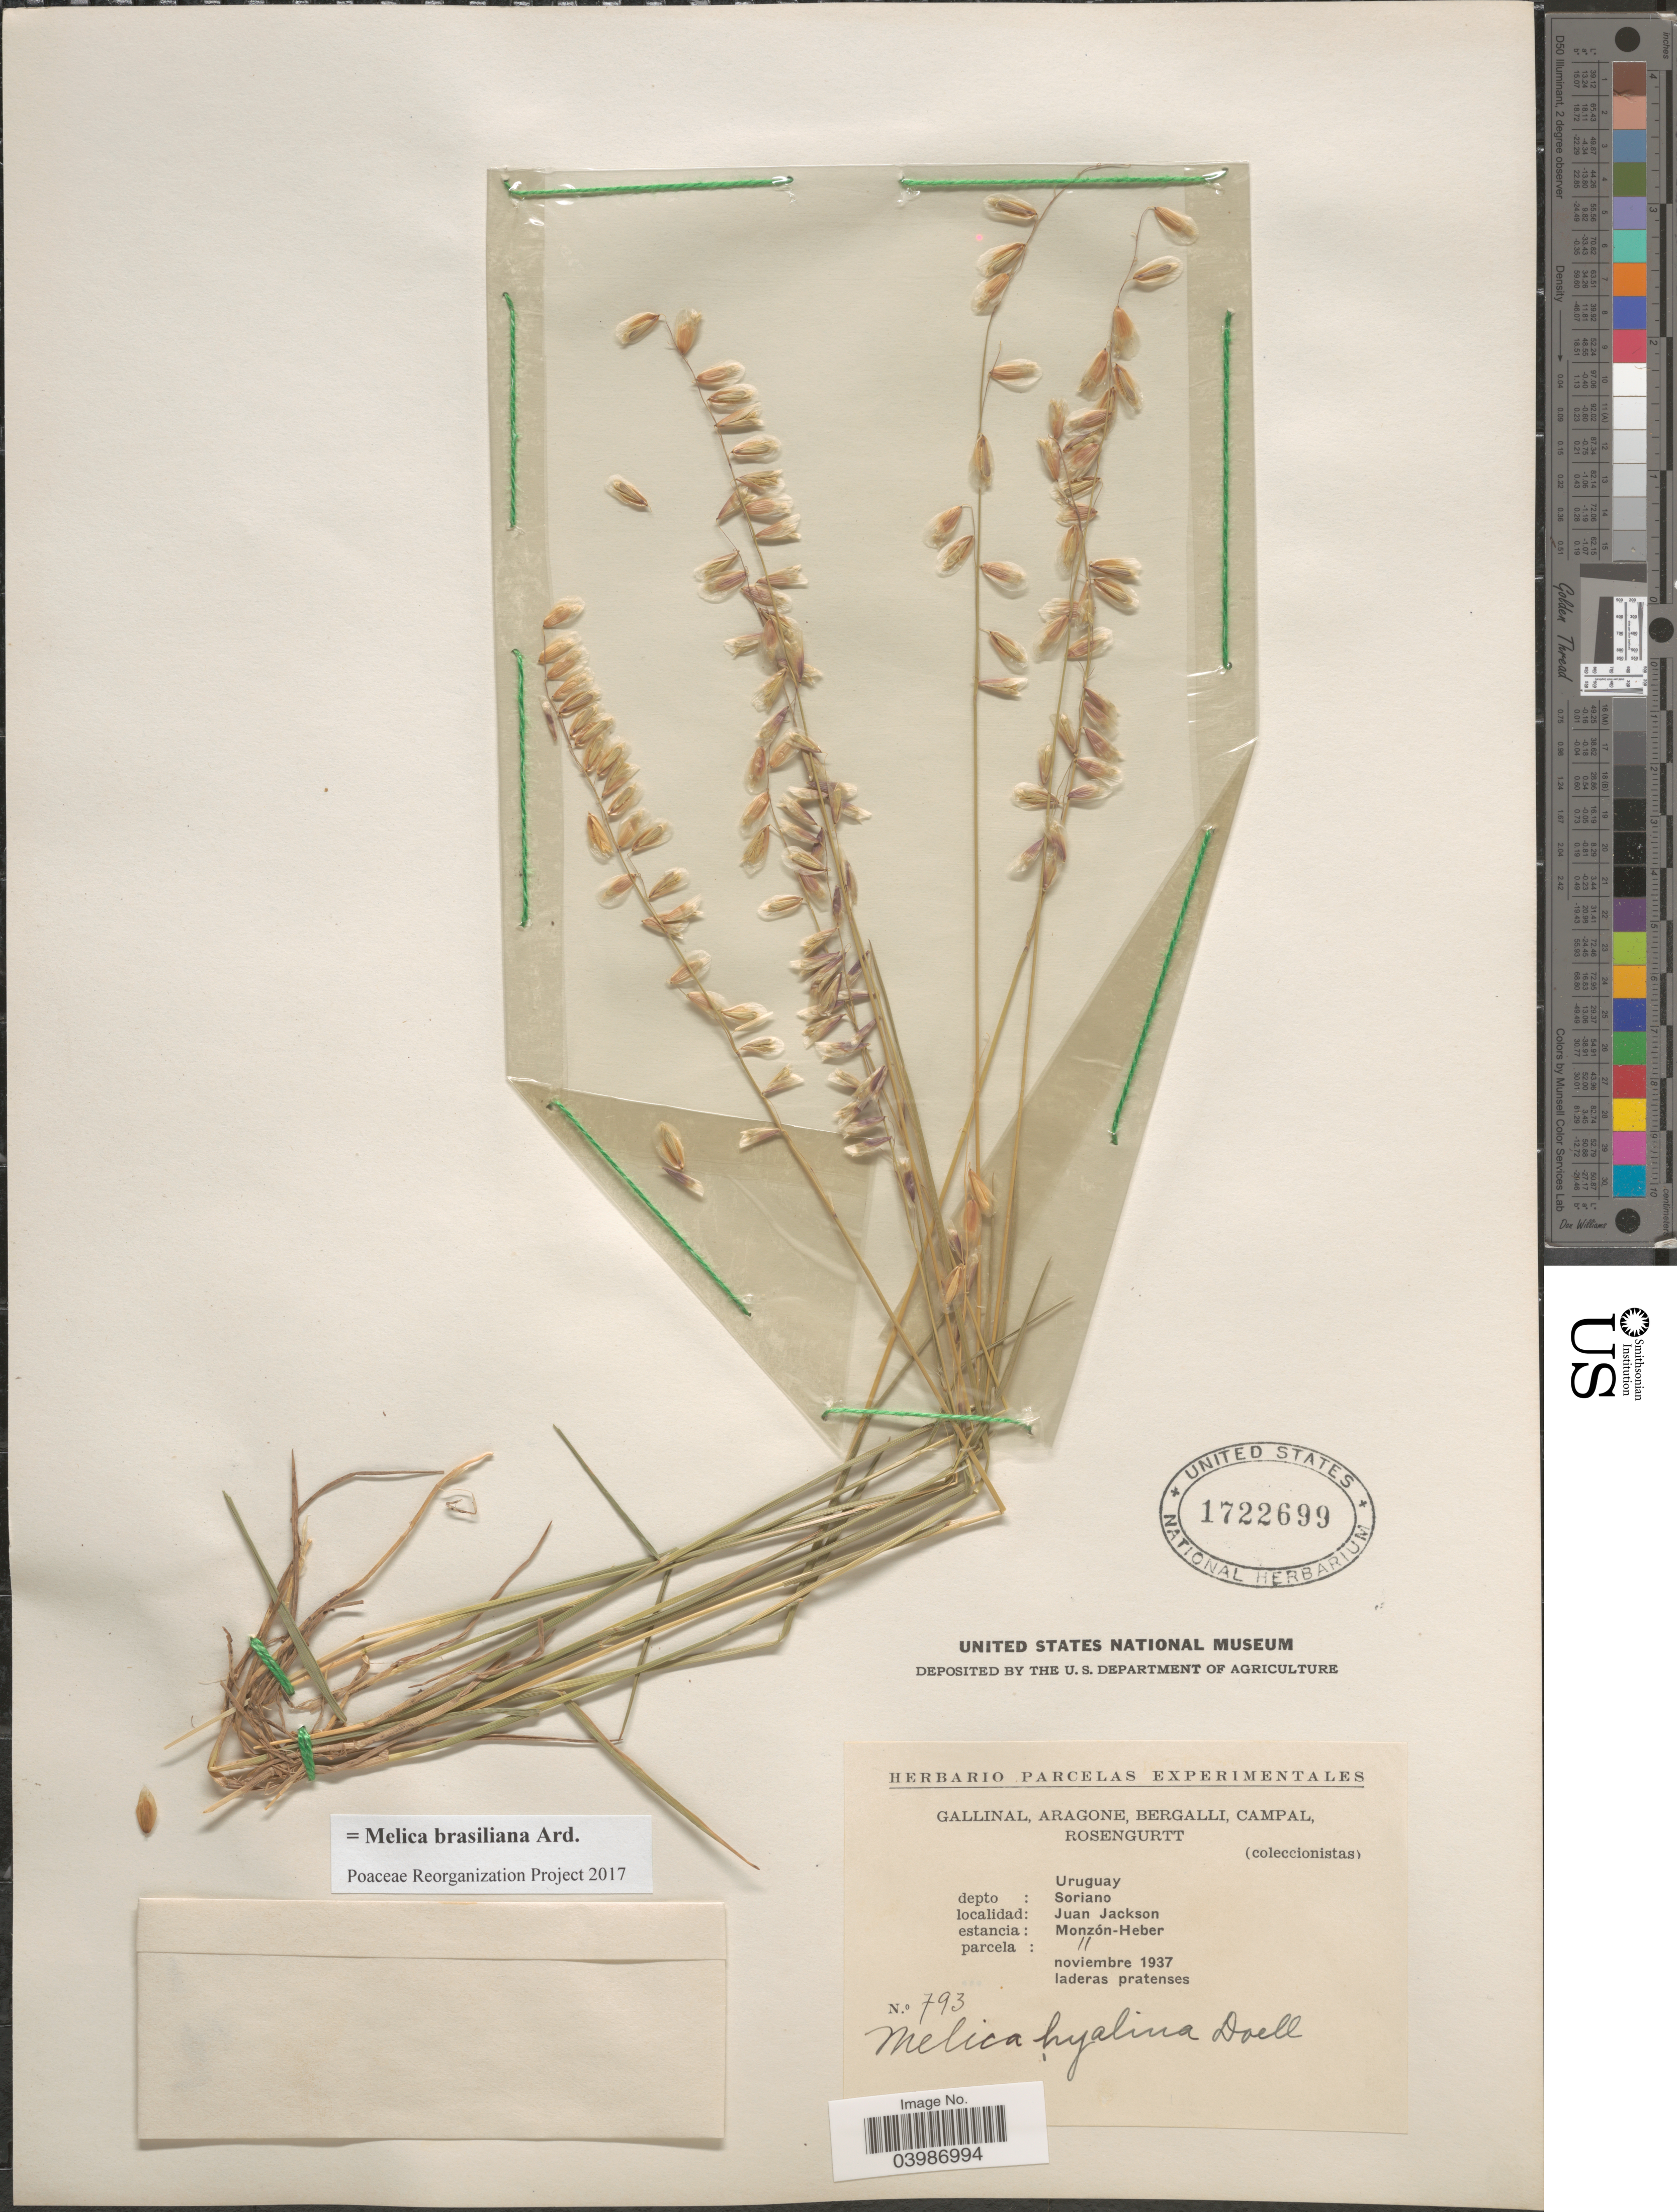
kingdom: Plantae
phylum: Tracheophyta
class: Liliopsida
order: Poales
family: Poaceae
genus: Melica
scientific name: Melica brasiliana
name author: Ard.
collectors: -. Gallinal, -- Aragone, -- Bergalli, -- Campal & Rosengurtt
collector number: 793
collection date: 1937-11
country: Uruguay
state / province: Soriano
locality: Depto: Soriano. Juan Jackson. Estancia: Monzón-Heber. Parcela: 11.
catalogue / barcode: US 1722699